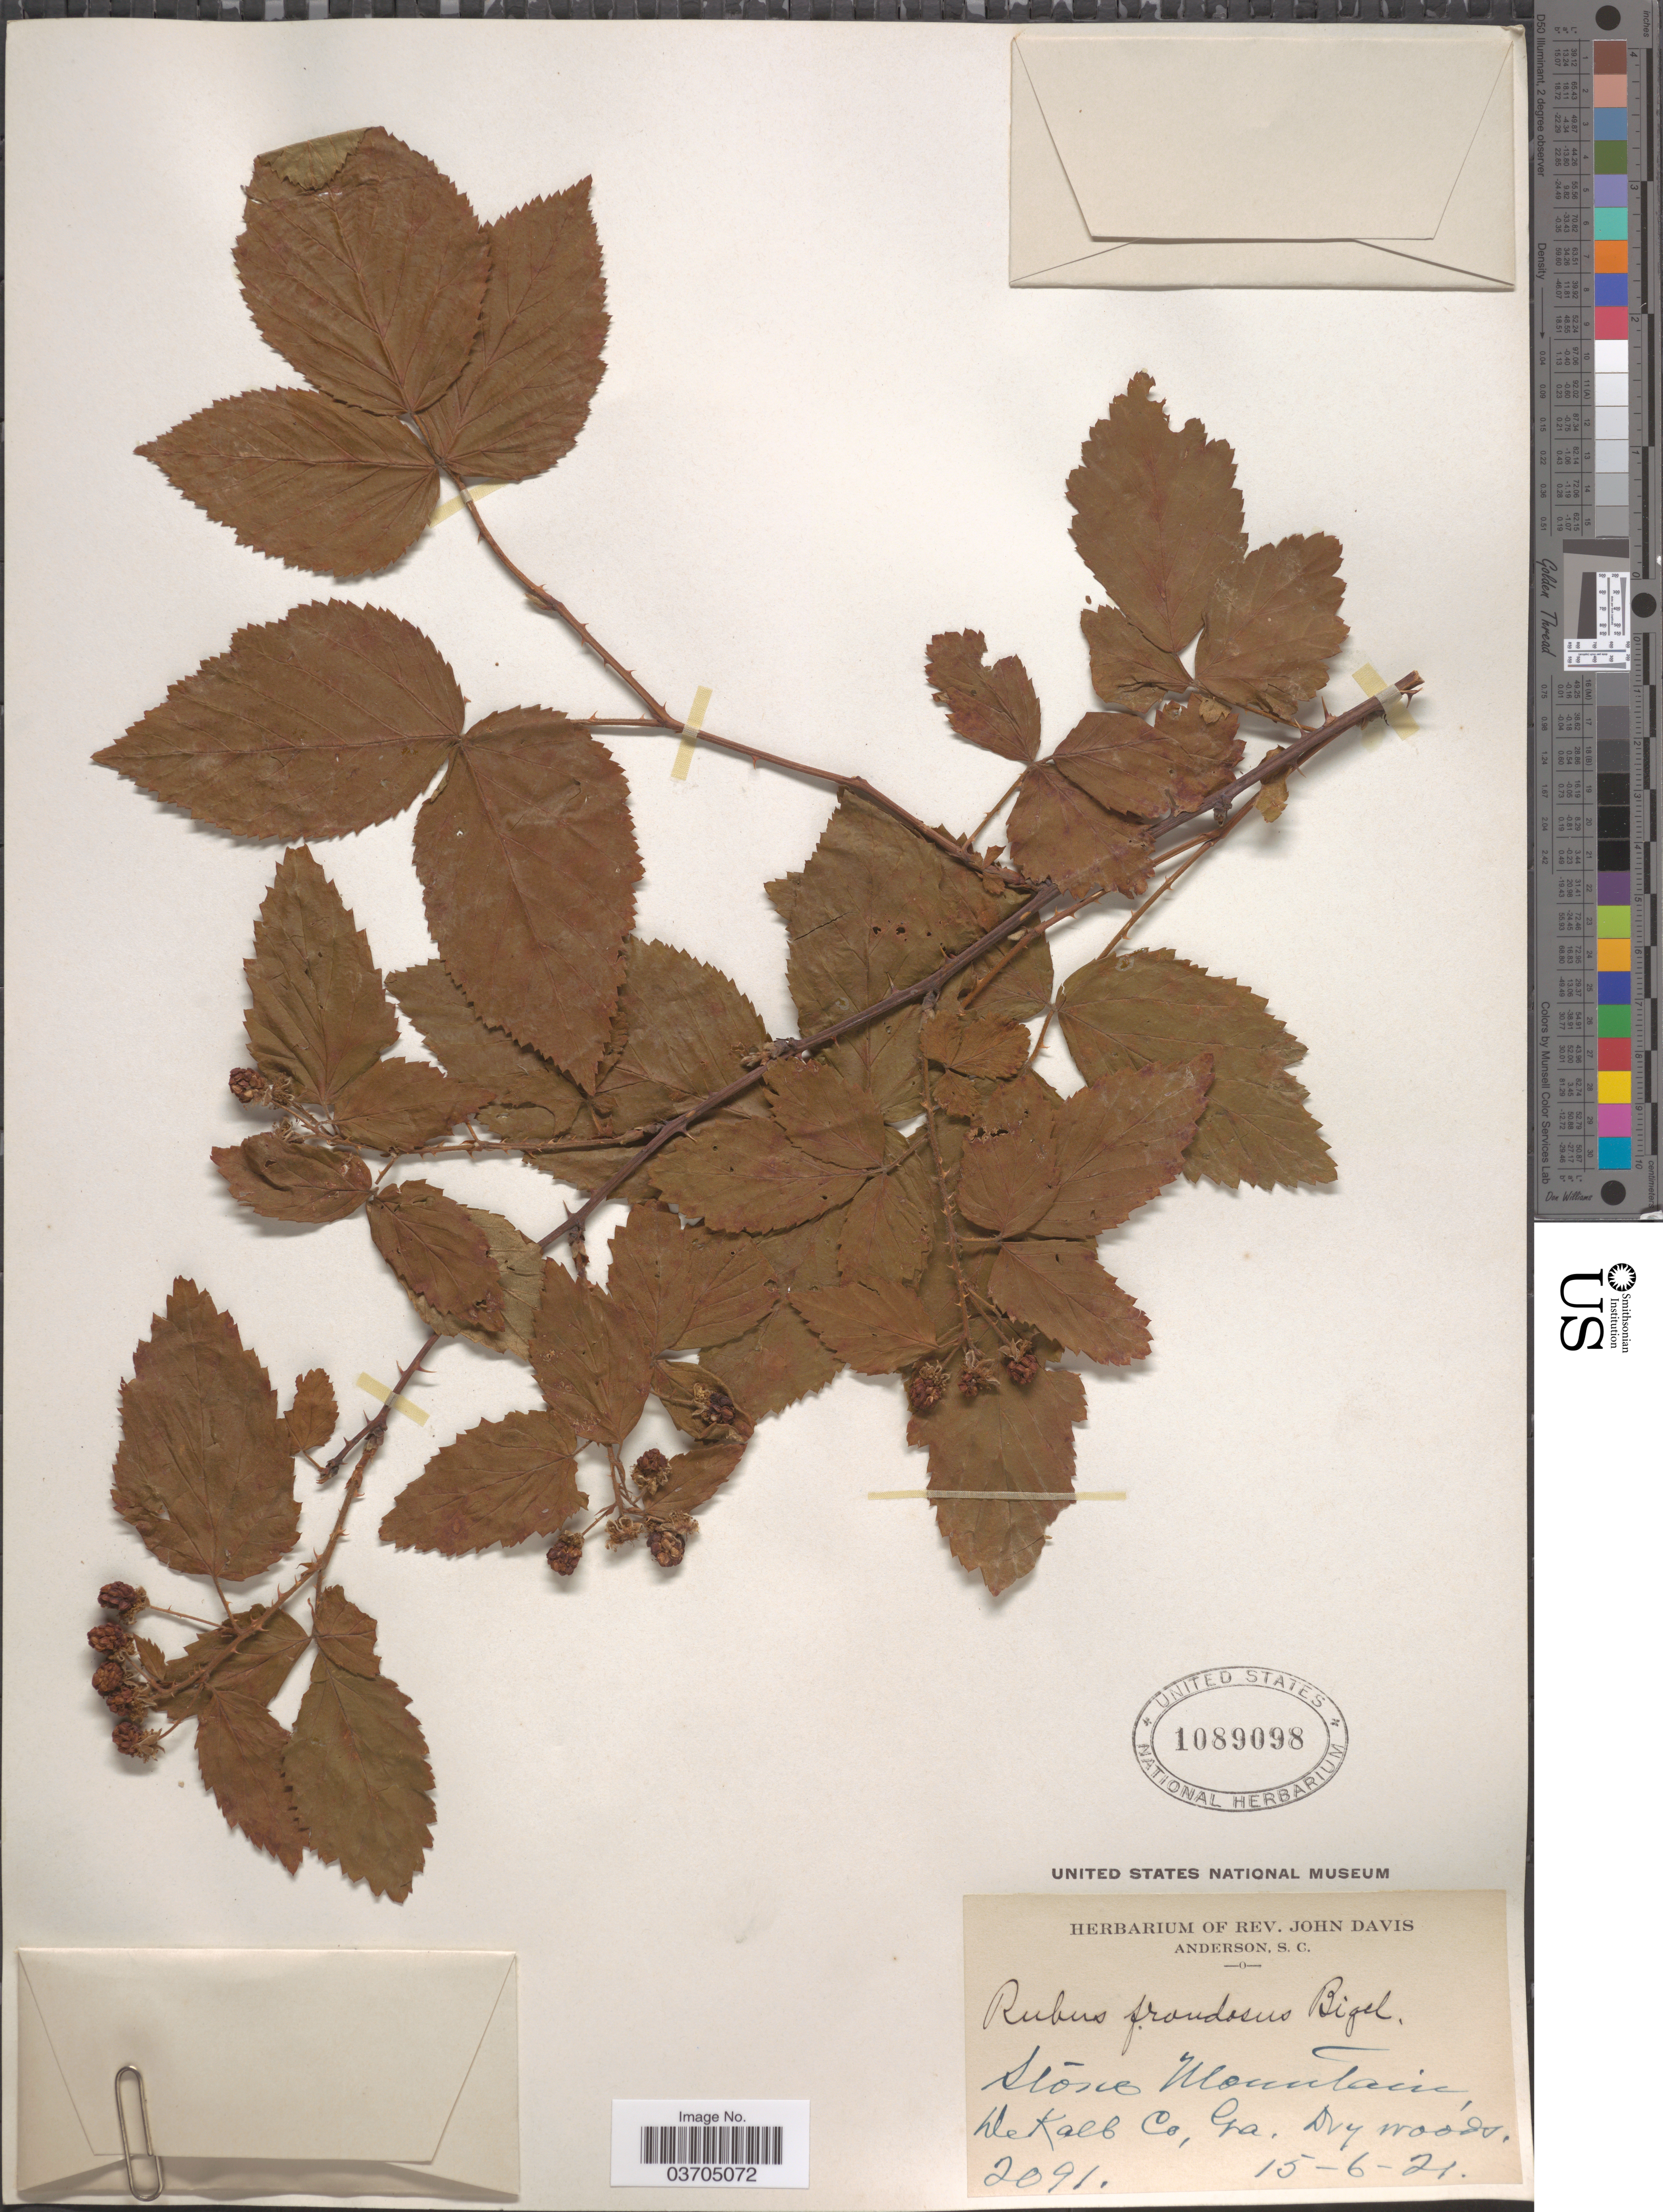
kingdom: Plantae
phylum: Tracheophyta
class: Magnoliopsida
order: Rosales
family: Rosaceae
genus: Rubus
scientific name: Rubus frondosus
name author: Bigelow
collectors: ex herb. Rev. John Davis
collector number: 2091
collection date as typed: Transcribed d/m/y: 15/6/21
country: United States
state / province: Georgia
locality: Stone Mountain. De Kalb Co.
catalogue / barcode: US 1089098